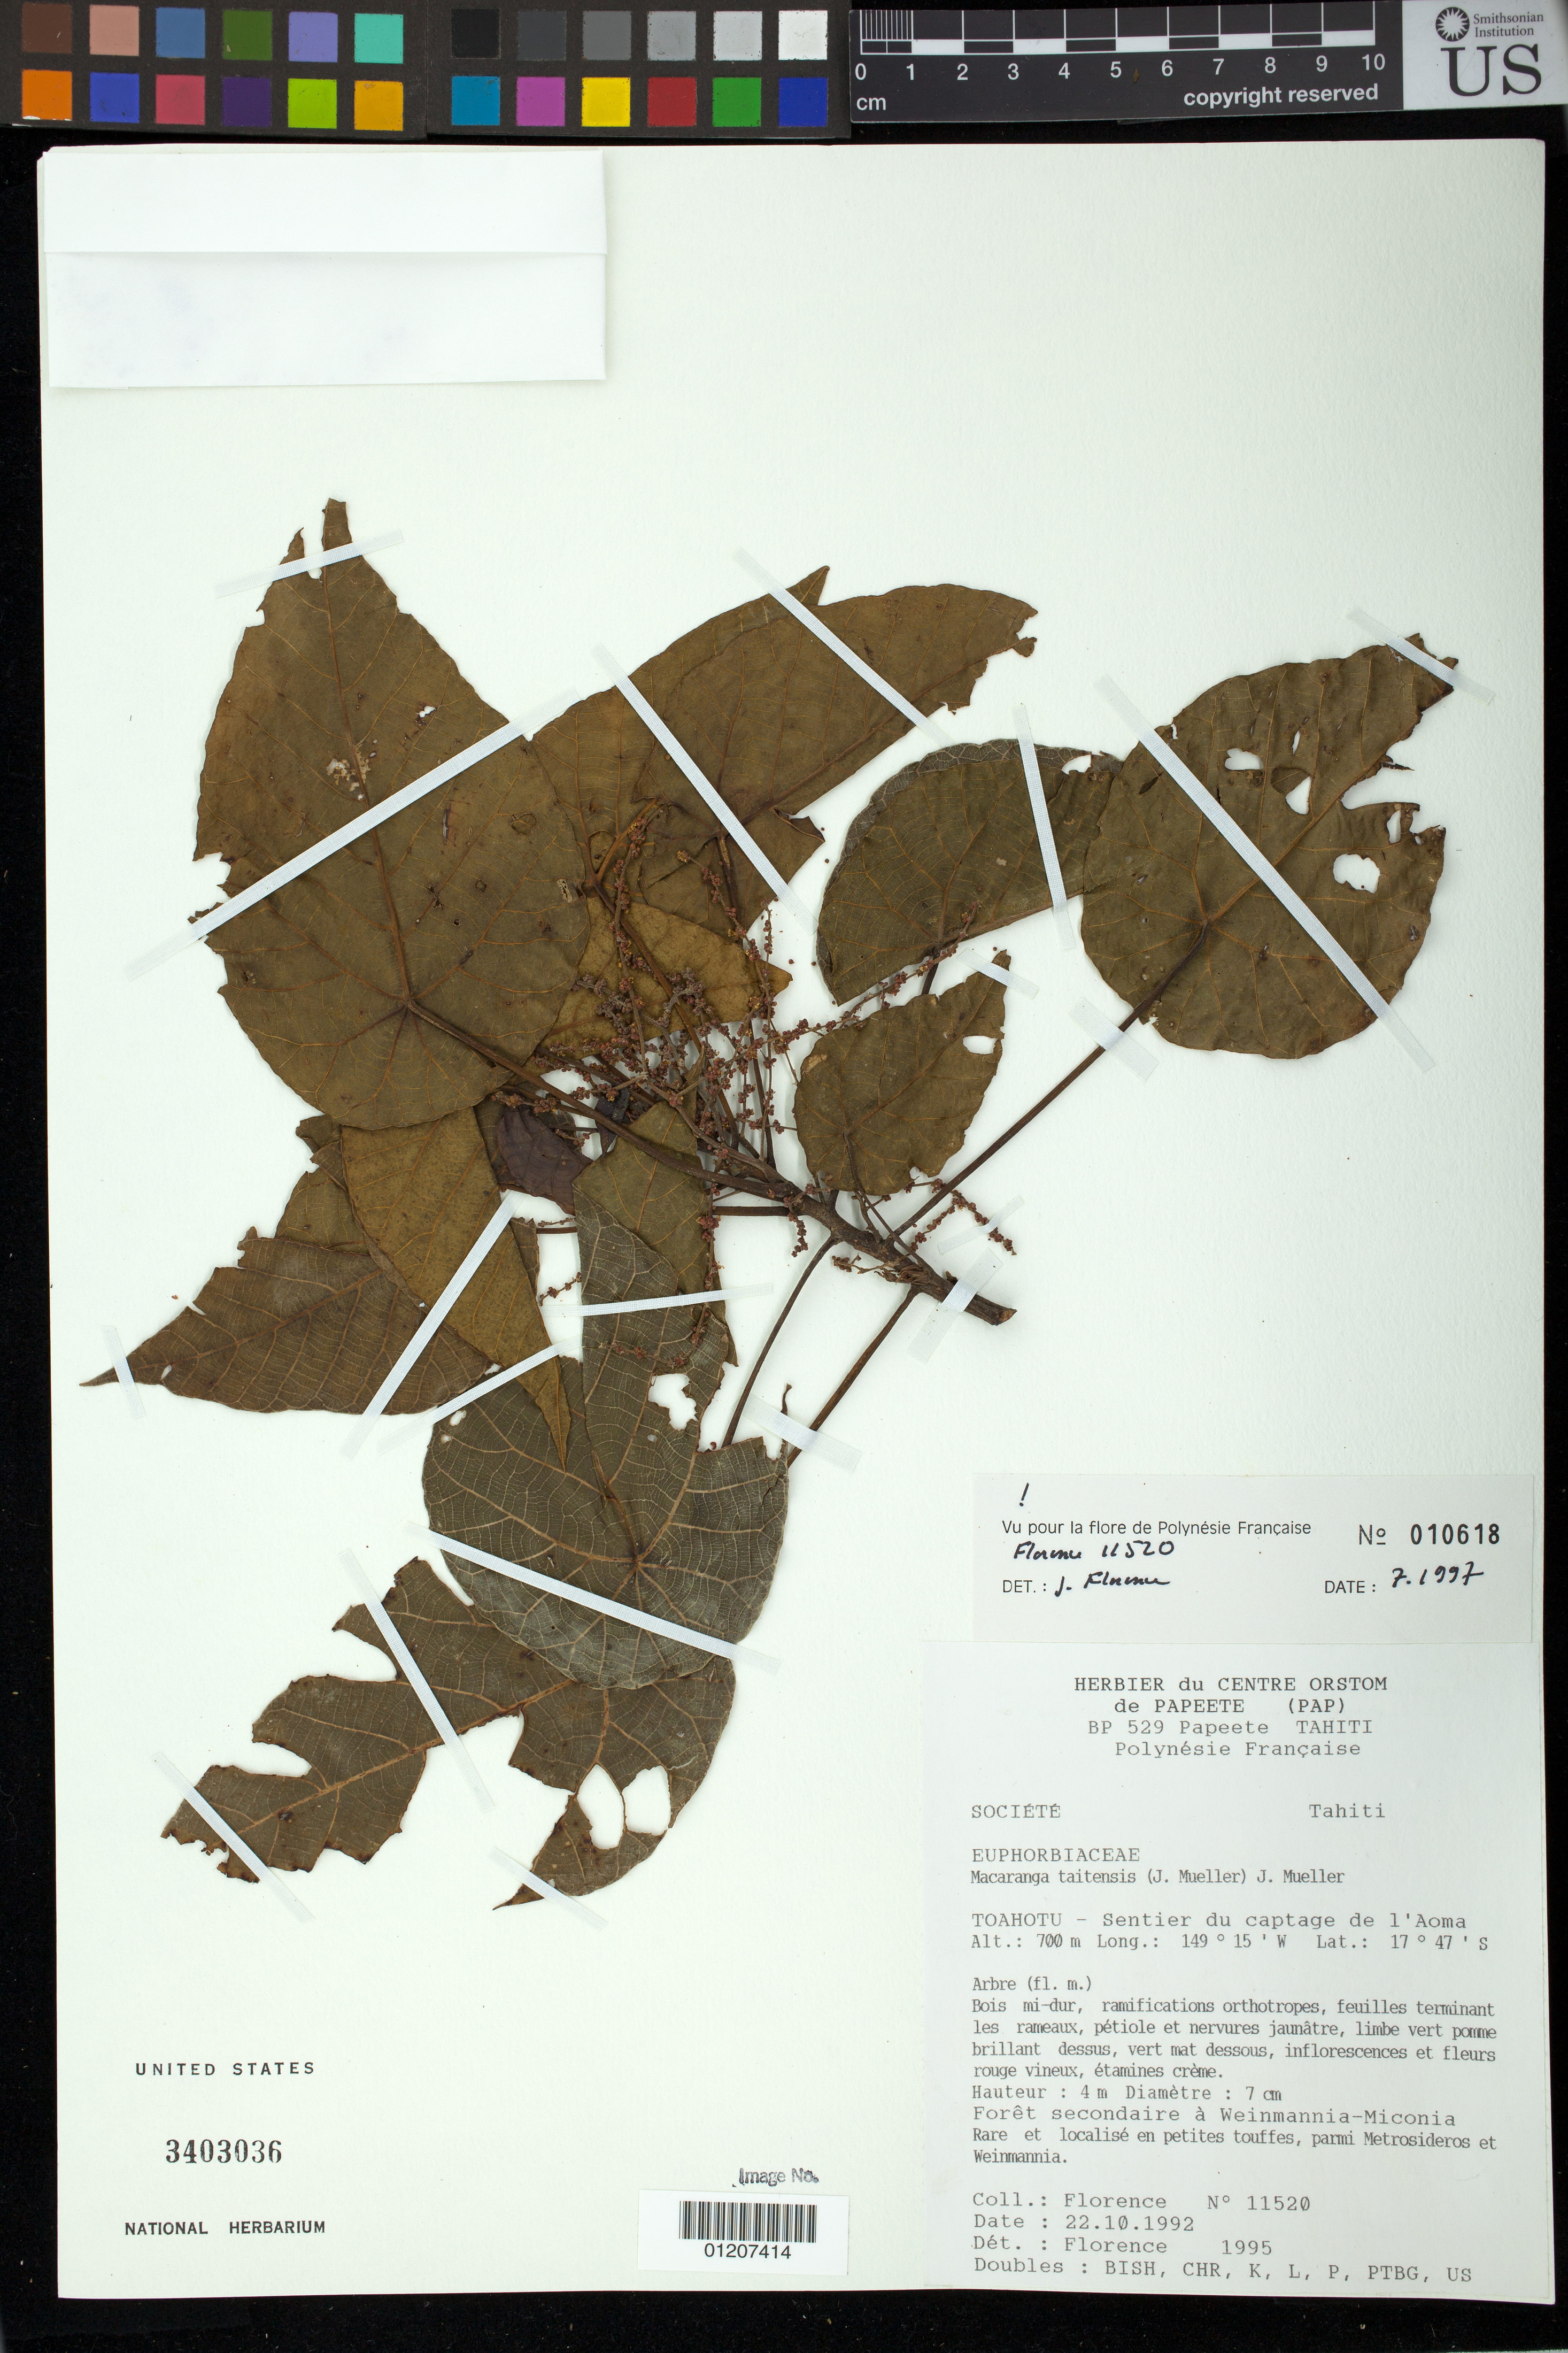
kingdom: Plantae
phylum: Tracheophyta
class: Magnoliopsida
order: Malpighiales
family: Euphorbiaceae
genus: Macaranga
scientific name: Macaranga taitensis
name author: (Müll. Arg.) Müll. Arg.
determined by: Florence, J.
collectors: J. Florence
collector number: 11520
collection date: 1992-10-22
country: French Polynesia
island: Tahiti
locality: Toahotu - Sentier du captage de l'Aoma.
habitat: forèt secondaire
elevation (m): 700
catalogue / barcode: US 3403036